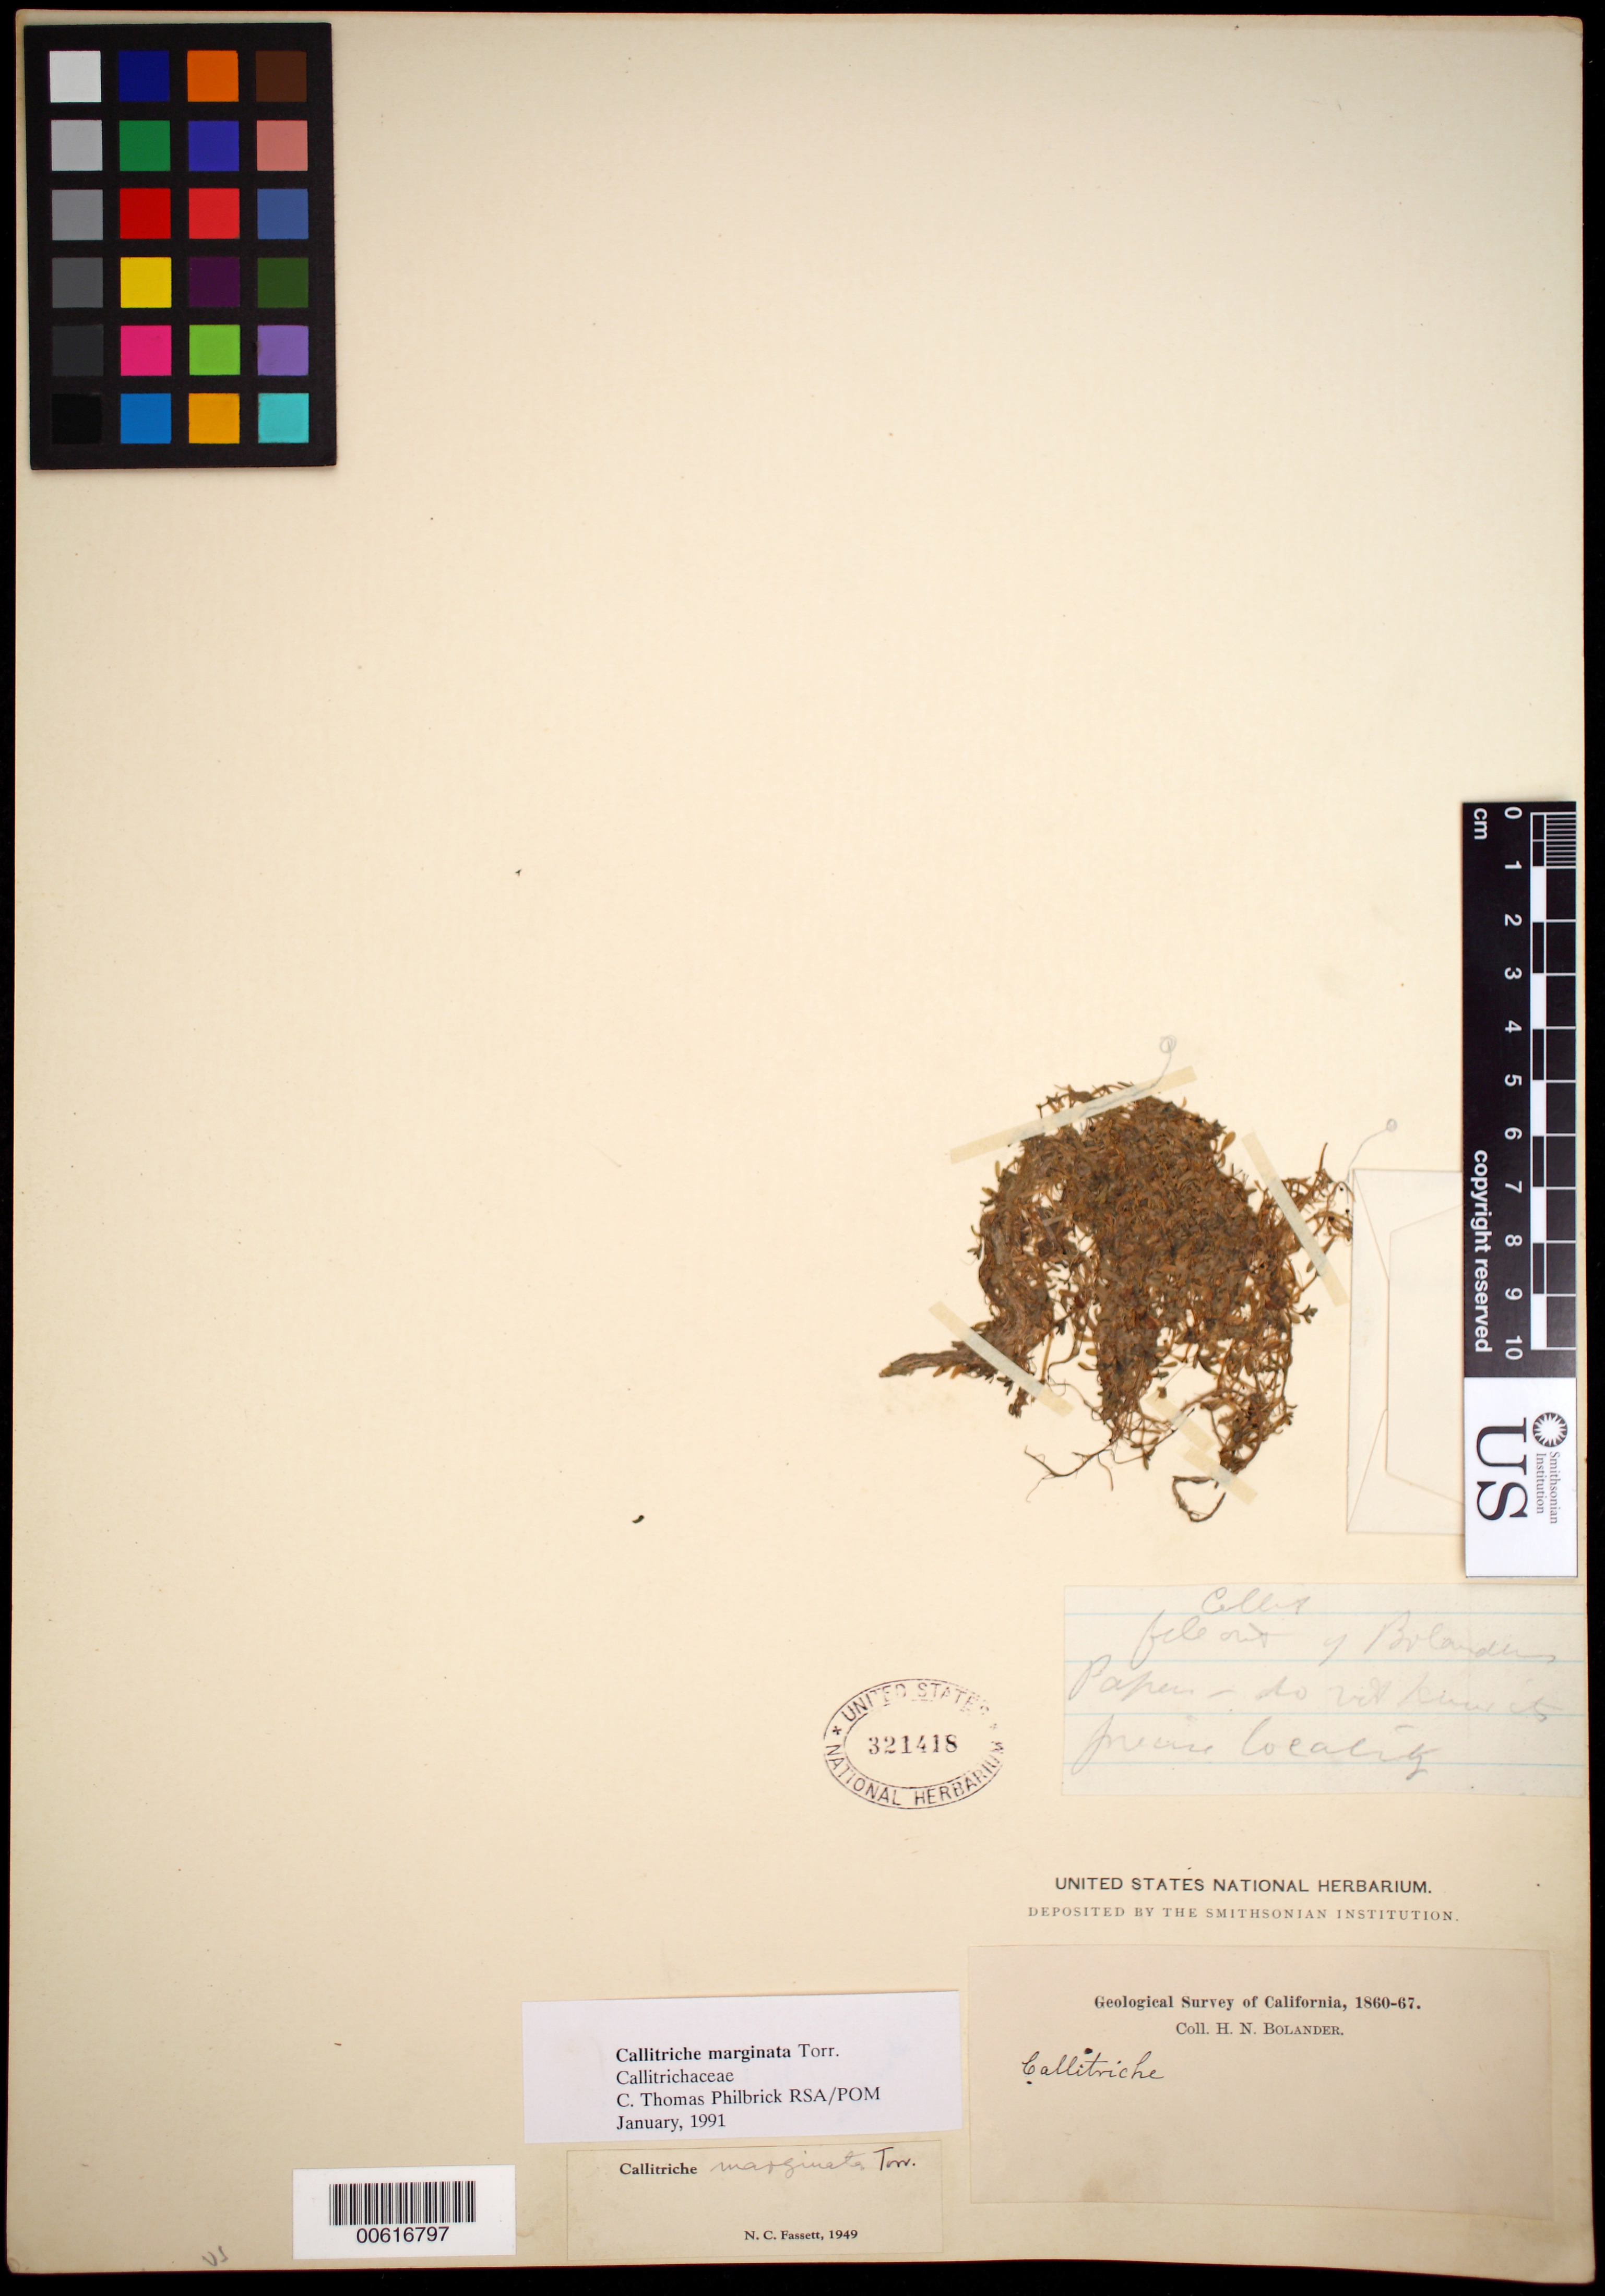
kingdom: Plantae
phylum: Tracheophyta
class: Magnoliopsida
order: Lamiales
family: Plantaginaceae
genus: Callitriche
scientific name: Callitriche marginata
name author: Torr.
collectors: H. Bolander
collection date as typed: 1860 to -- --- 1867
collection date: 1860/1867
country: United States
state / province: California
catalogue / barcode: US 321418